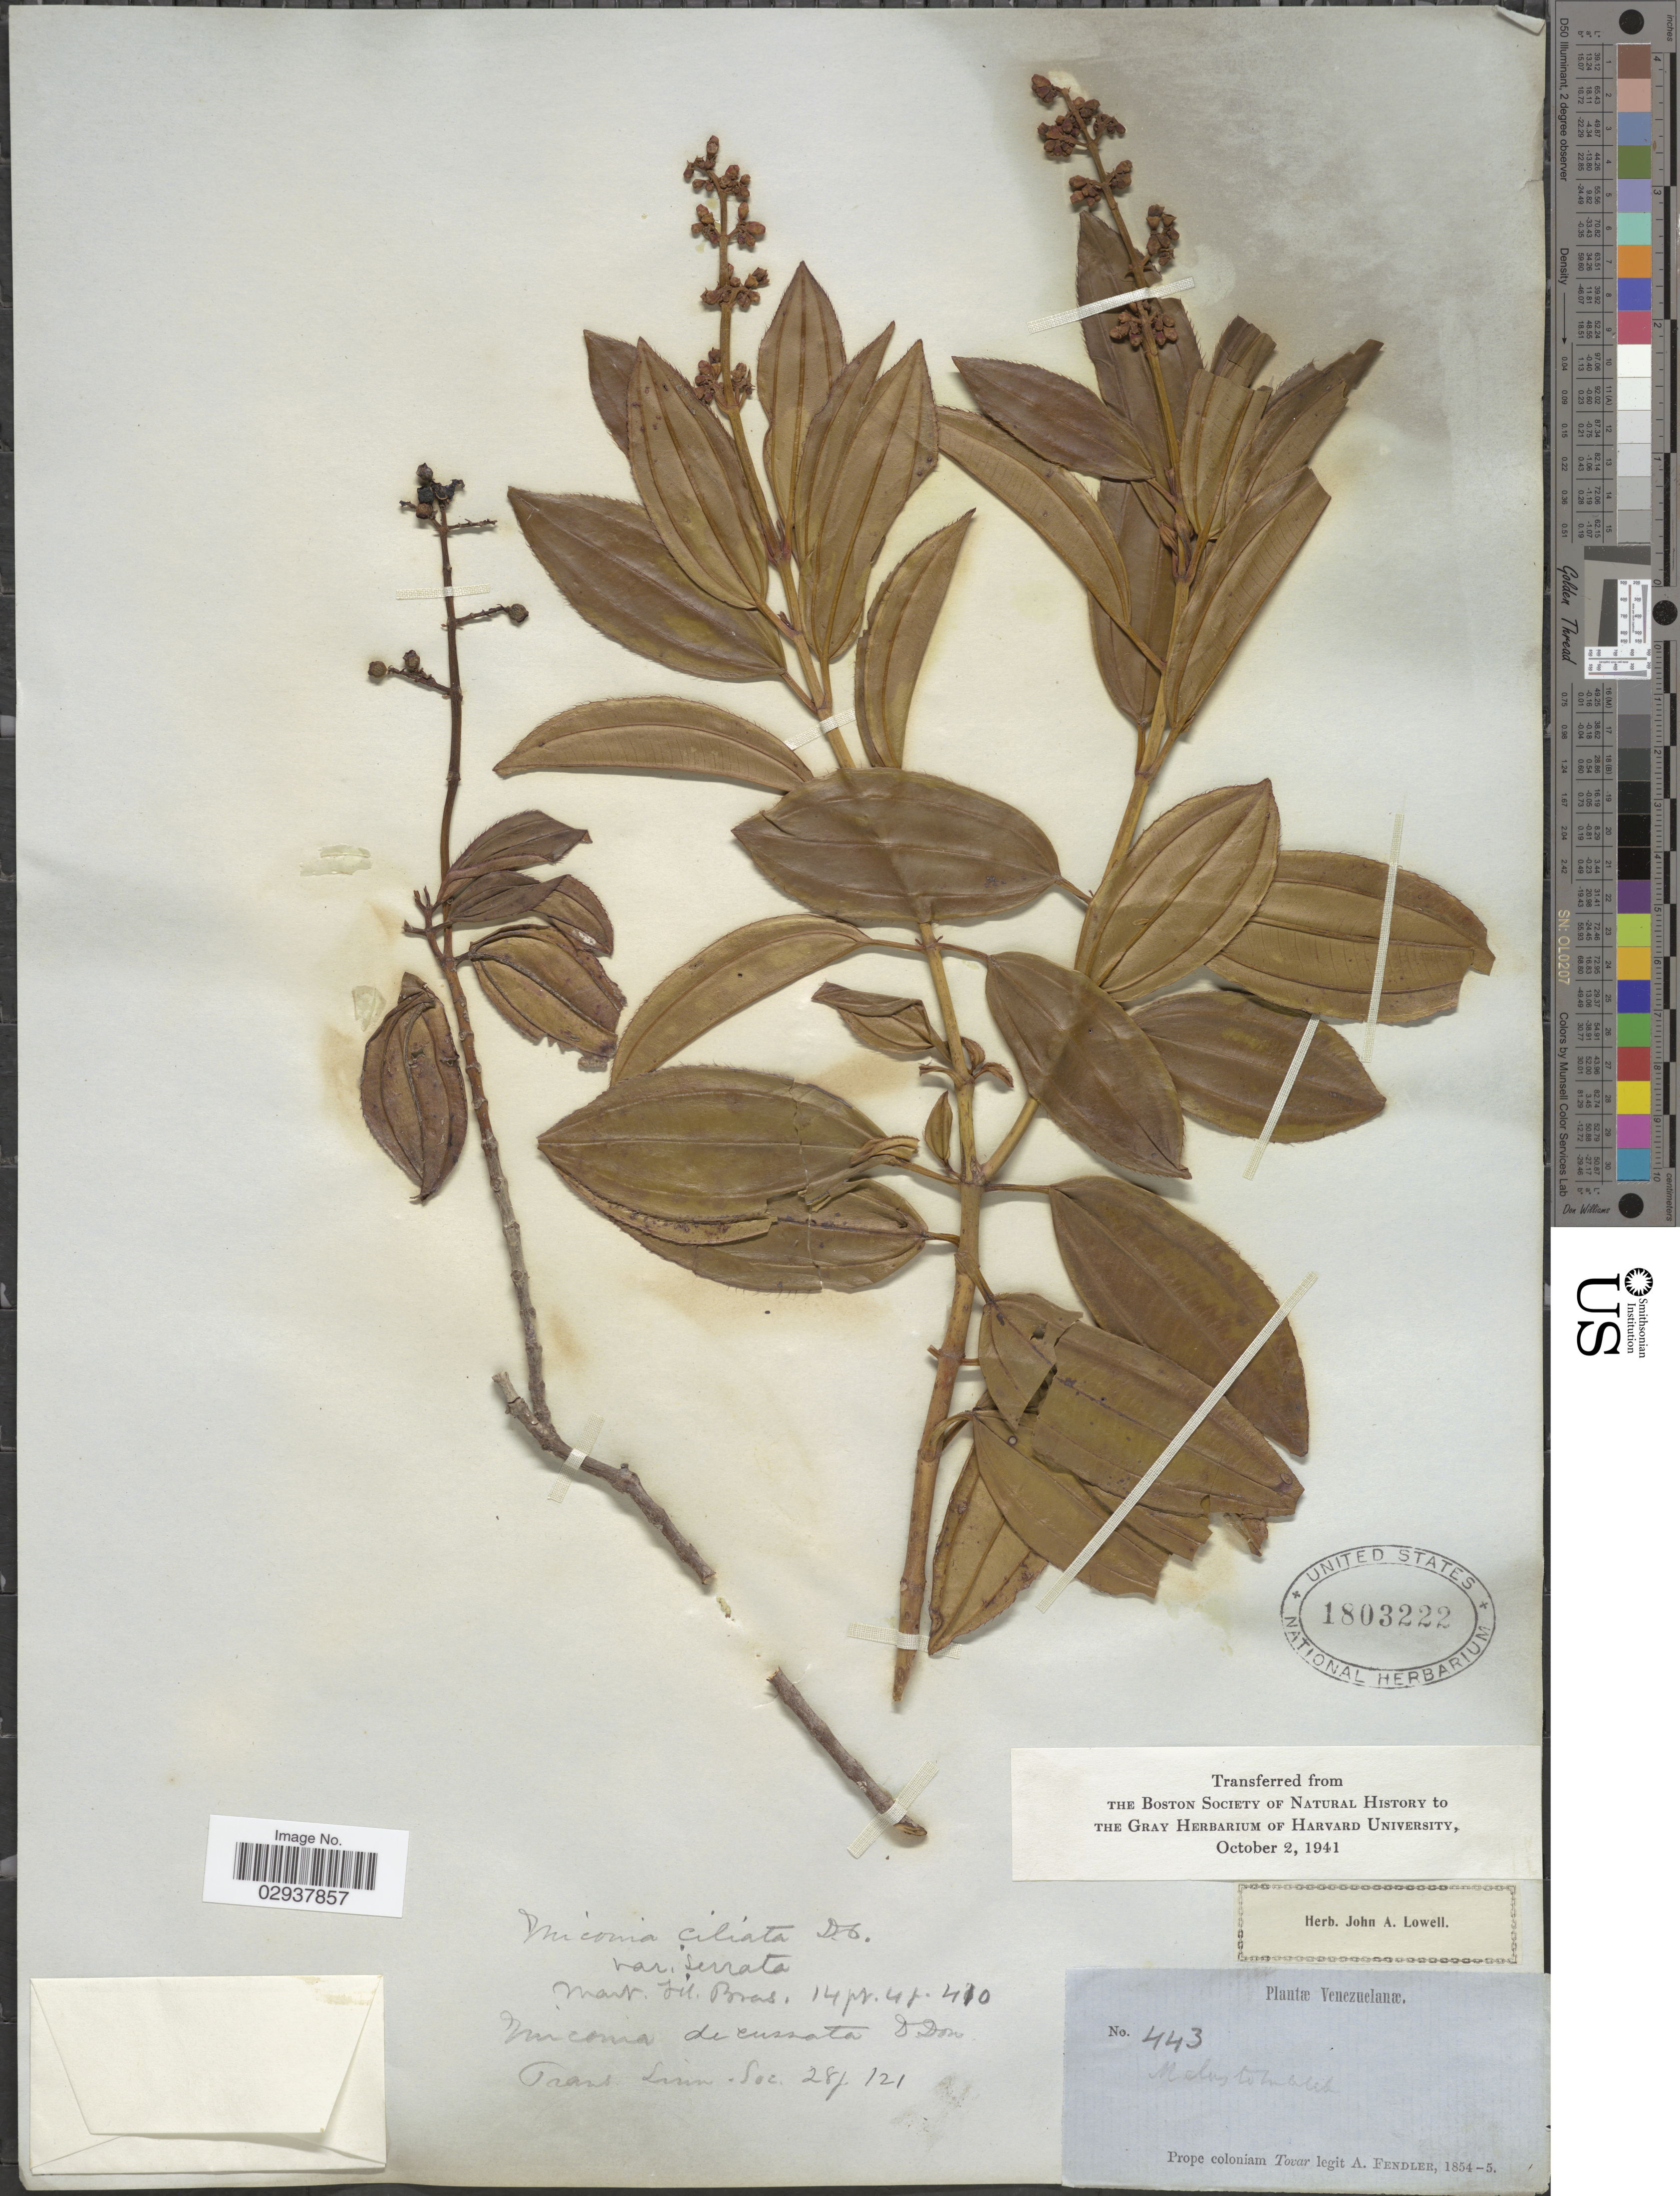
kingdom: Plantae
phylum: Tracheophyta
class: Magnoliopsida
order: Myrtales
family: Melastomataceae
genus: Miconia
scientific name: Miconia ciliata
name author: (Rich.) DC.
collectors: A. Fendler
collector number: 443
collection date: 1854/1855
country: Venezuela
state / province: Aragua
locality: Prope coloniam Tovar.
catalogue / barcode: US 1803222